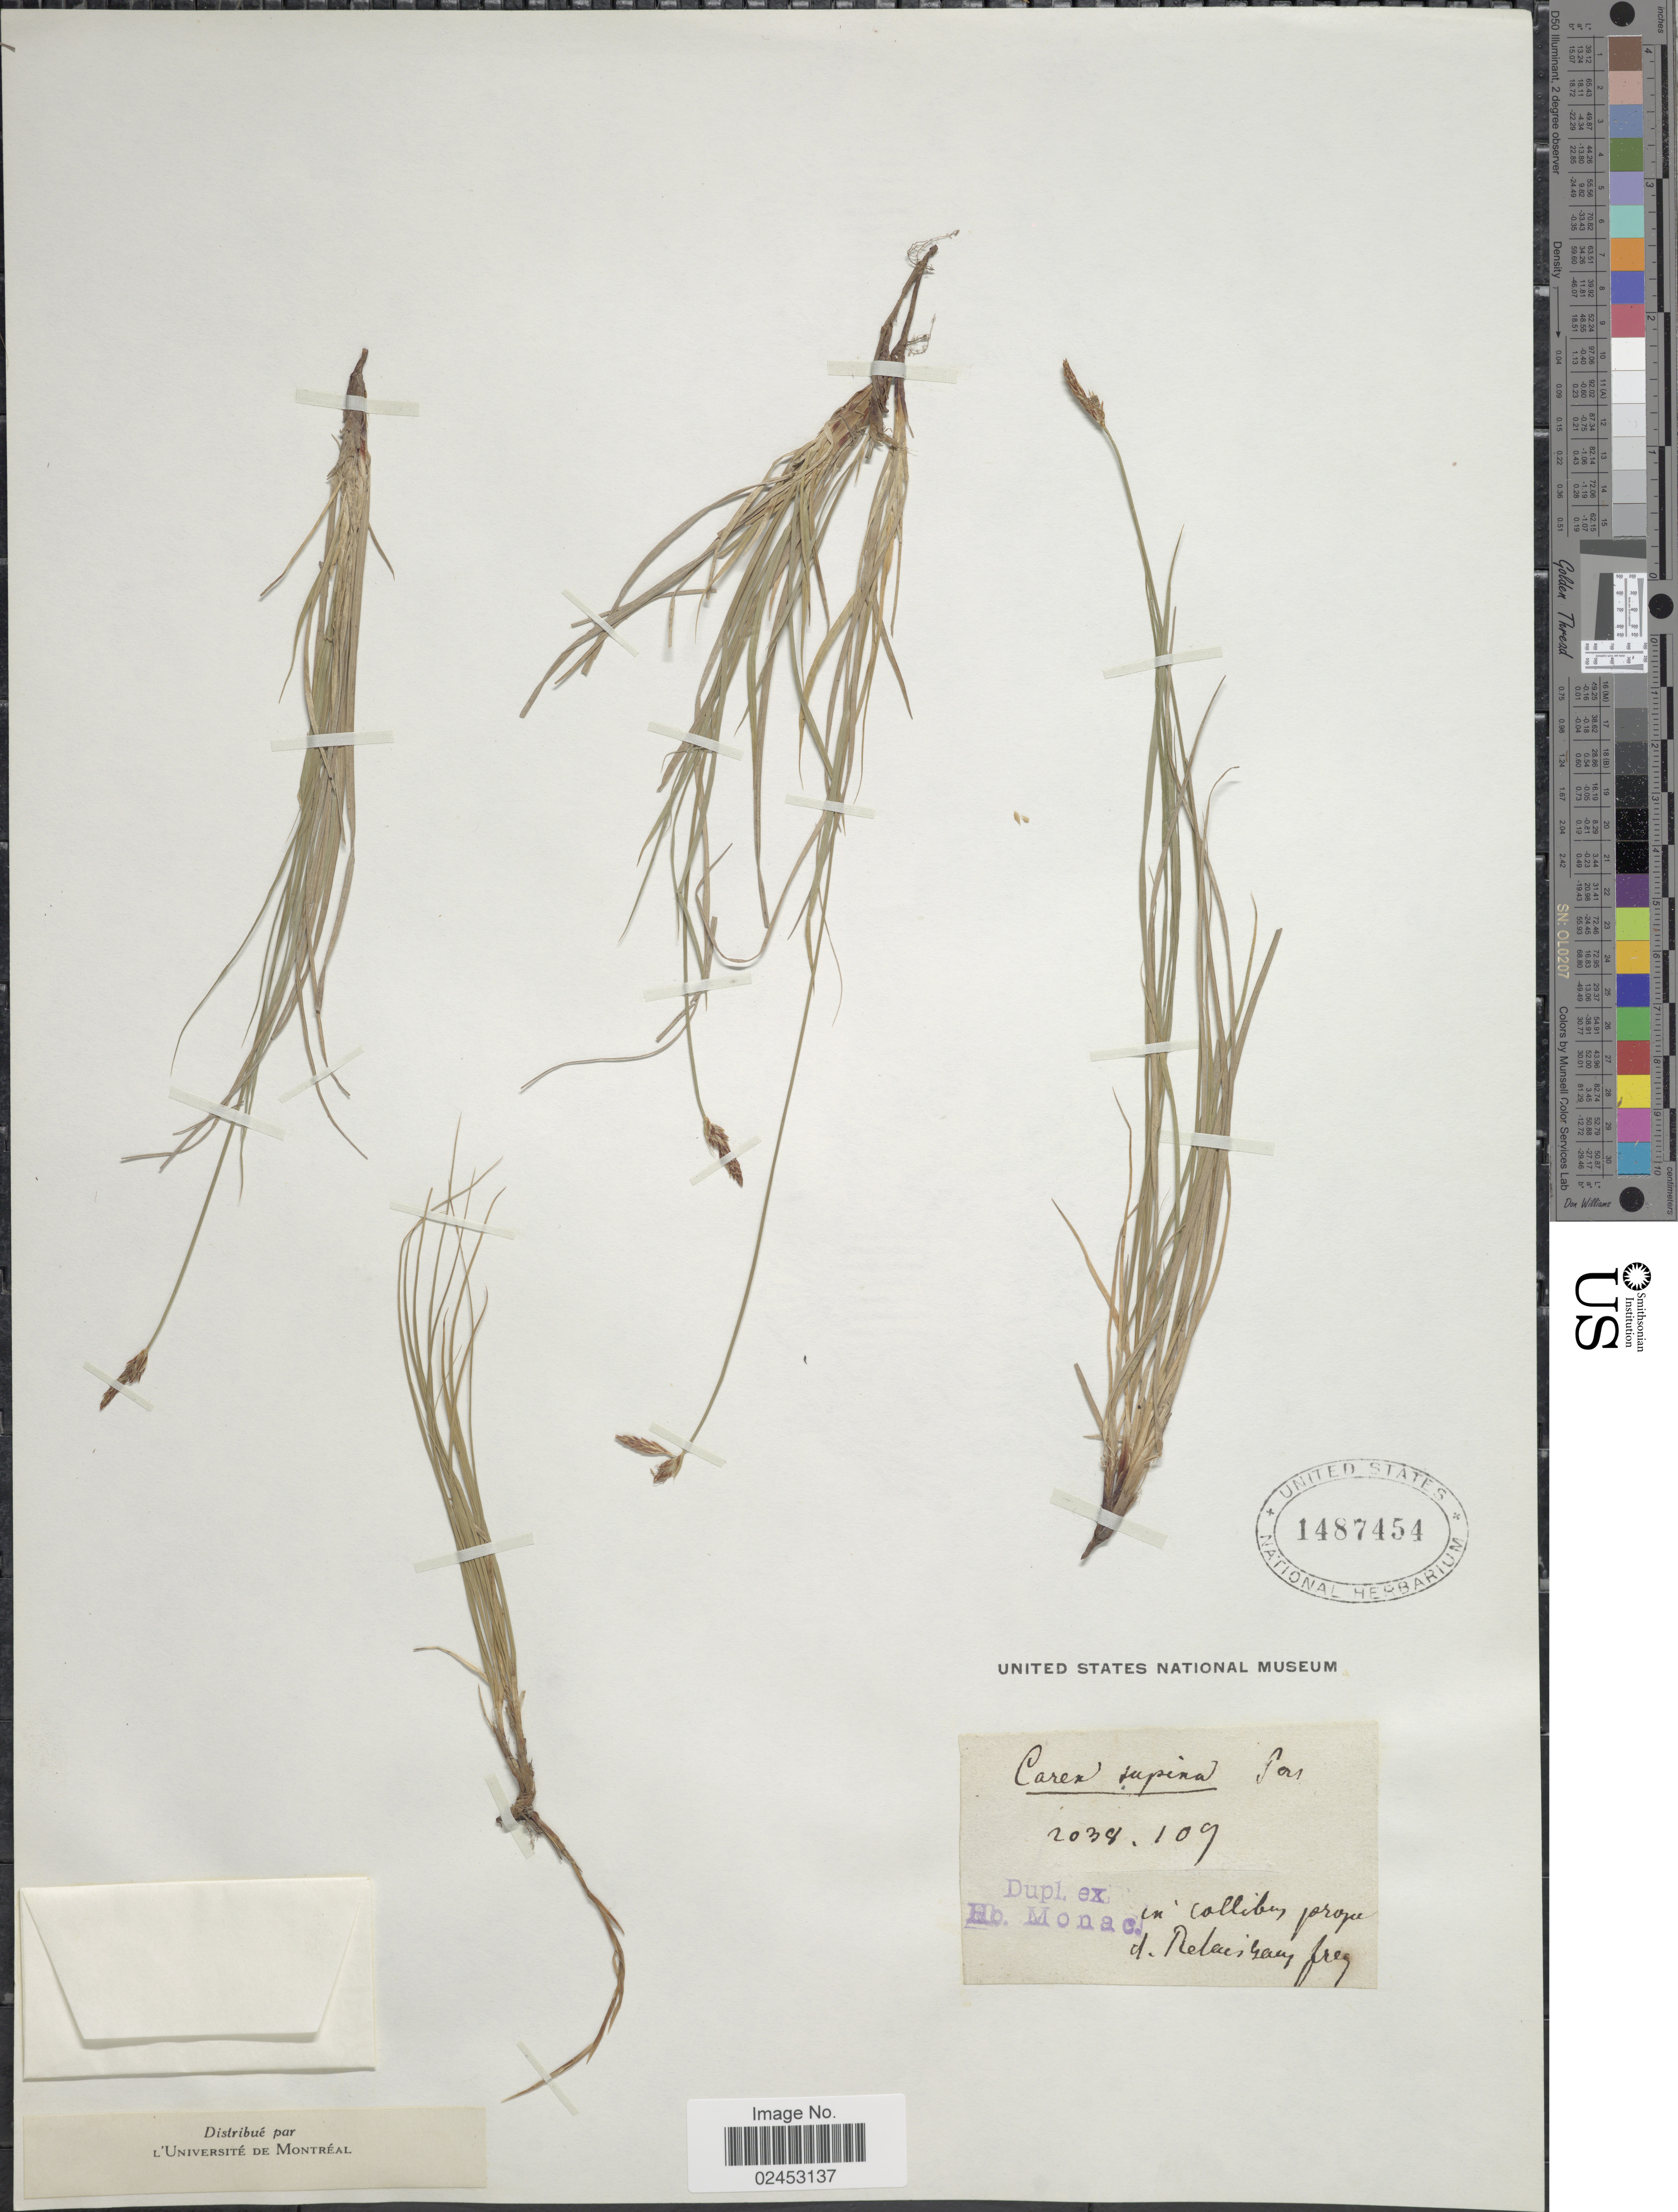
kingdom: Plantae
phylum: Tracheophyta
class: Liliopsida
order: Poales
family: Cyperaceae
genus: Carex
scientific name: Carex supina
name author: Willd. ex Wahlenb.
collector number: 2038.109?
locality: In collibus prope d. Relais Gay, freq. [interpreted]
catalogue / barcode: US 1487454